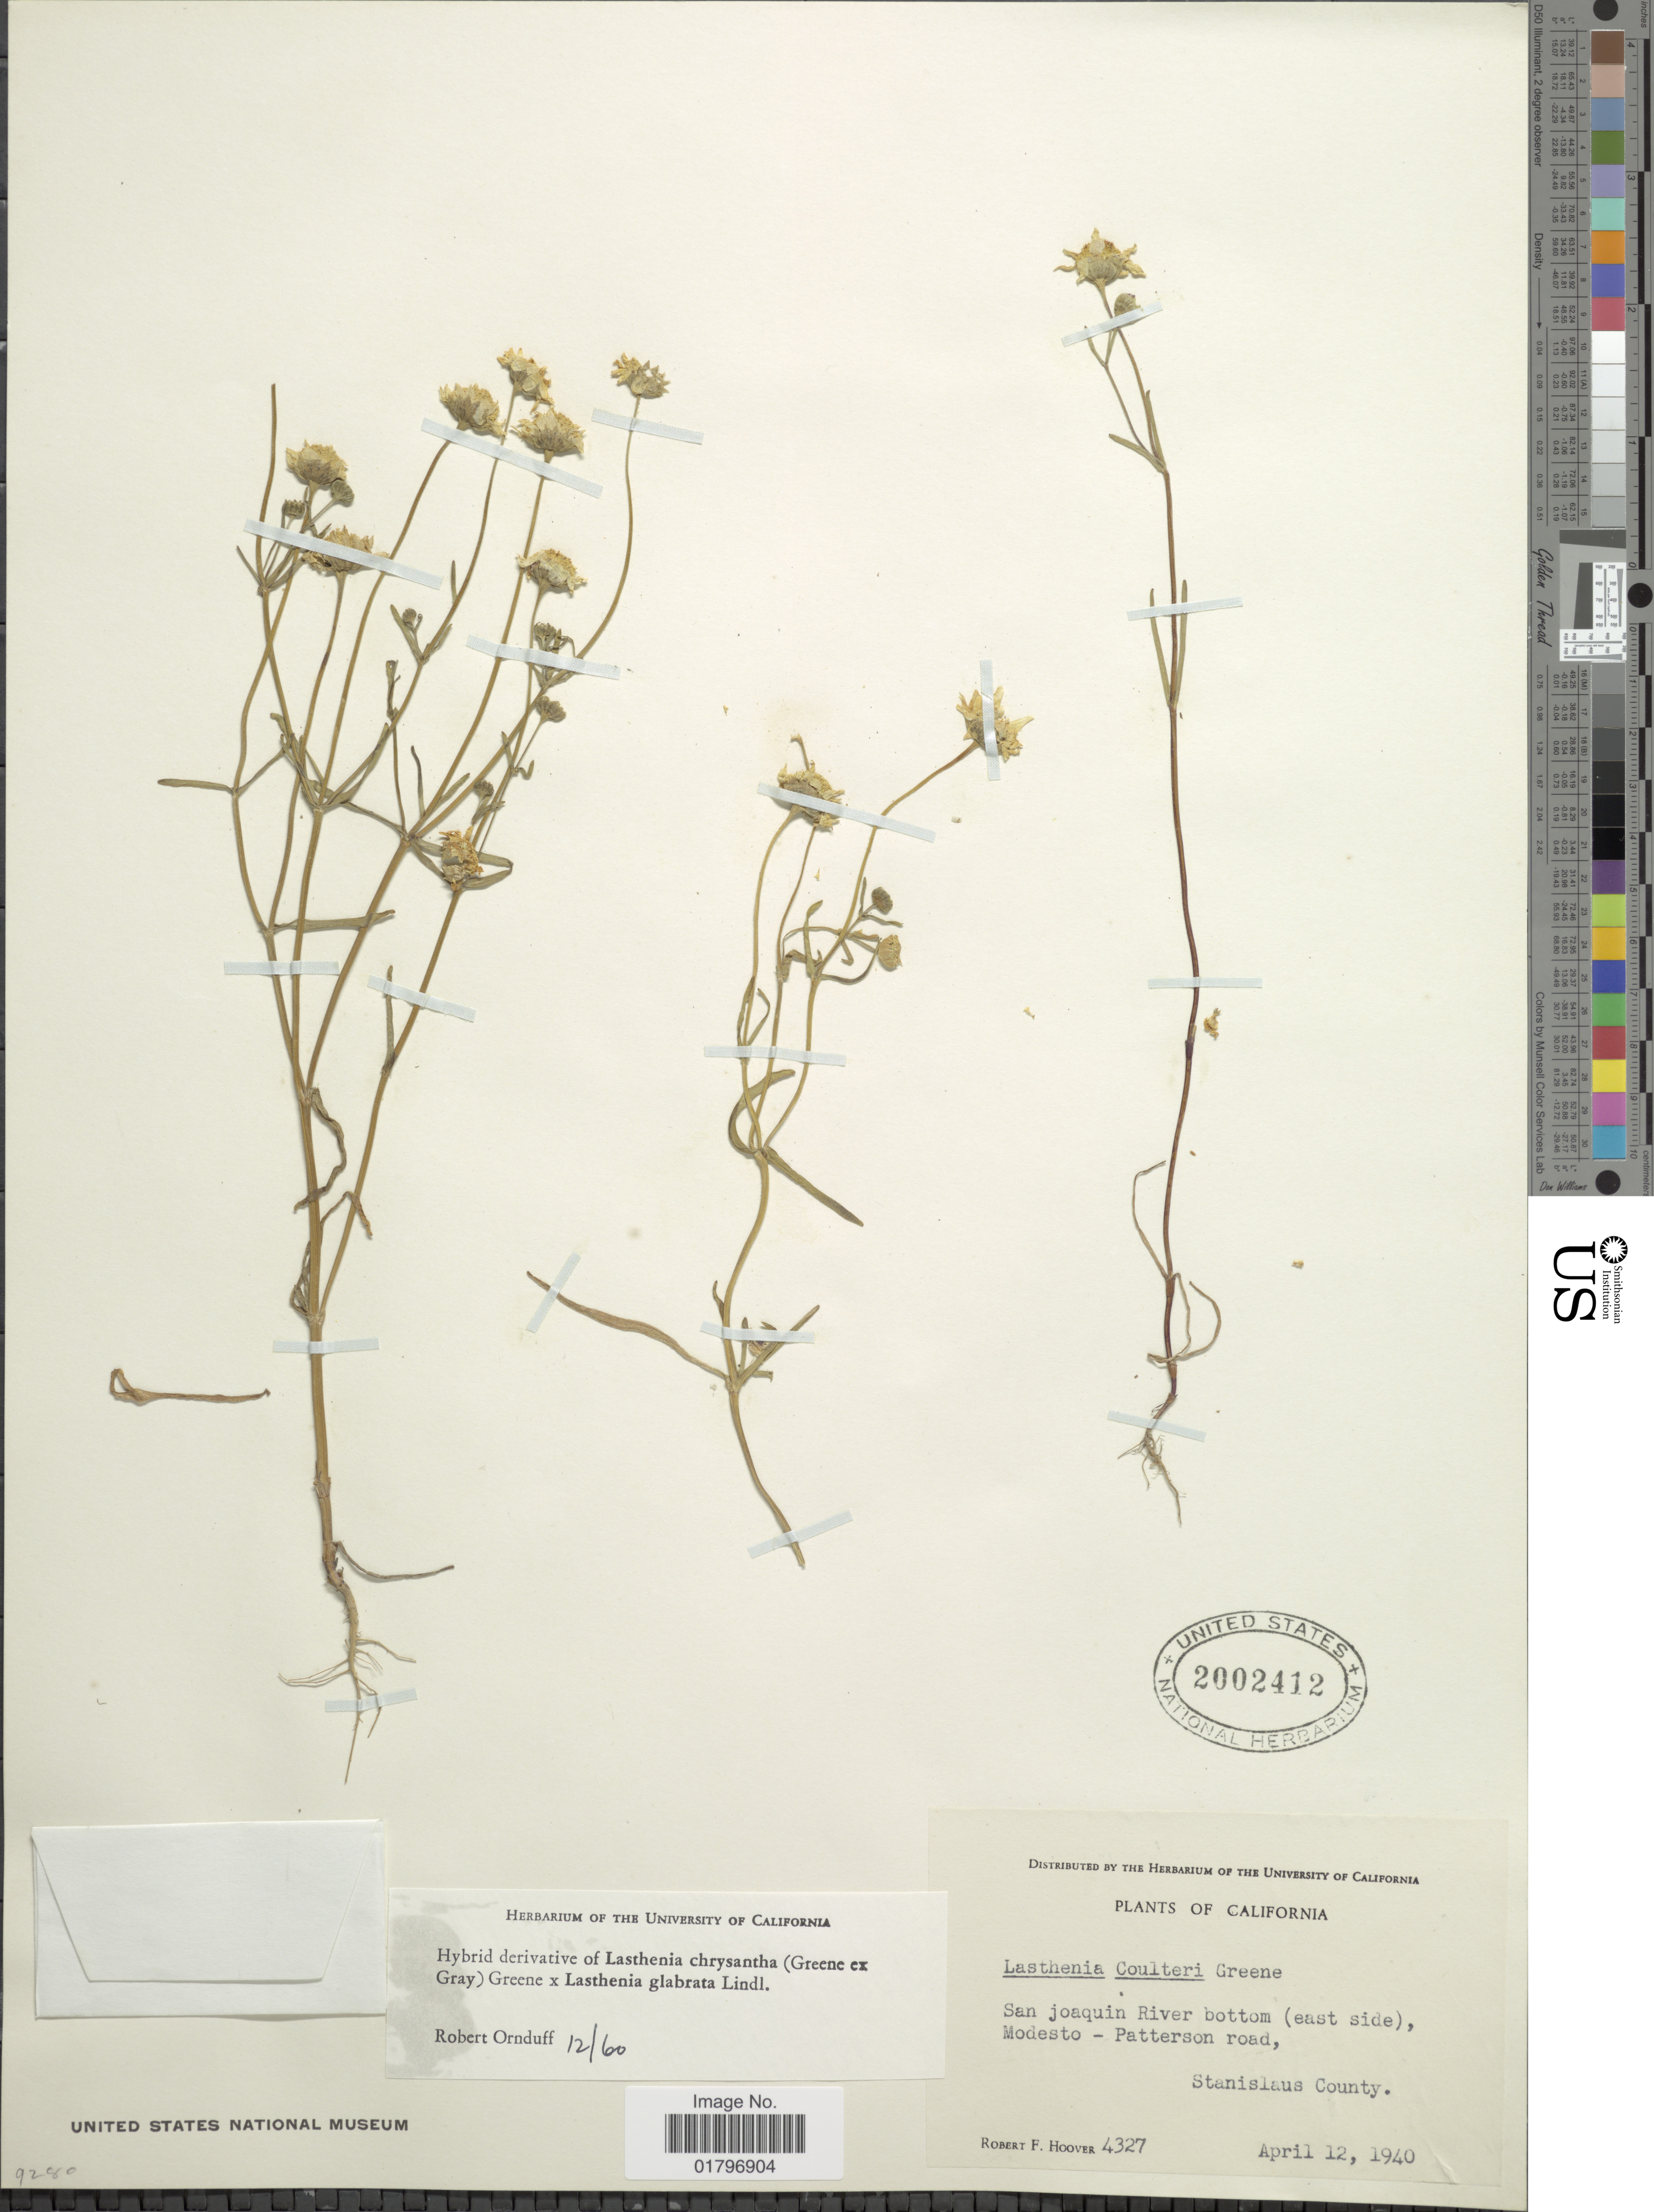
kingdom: Plantae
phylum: Tracheophyta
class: Magnoliopsida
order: Asterales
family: Asteraceae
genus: Lasthenia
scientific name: Lasthenia chrysantha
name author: (Greene ex A. Gray) Greene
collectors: R. F. Hoover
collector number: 4327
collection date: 1940-04-12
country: United States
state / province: California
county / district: Stanislaus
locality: San Joaquin River bottom (east side), Modesto - Patterson road, Stanislaus County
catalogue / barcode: US 2002412